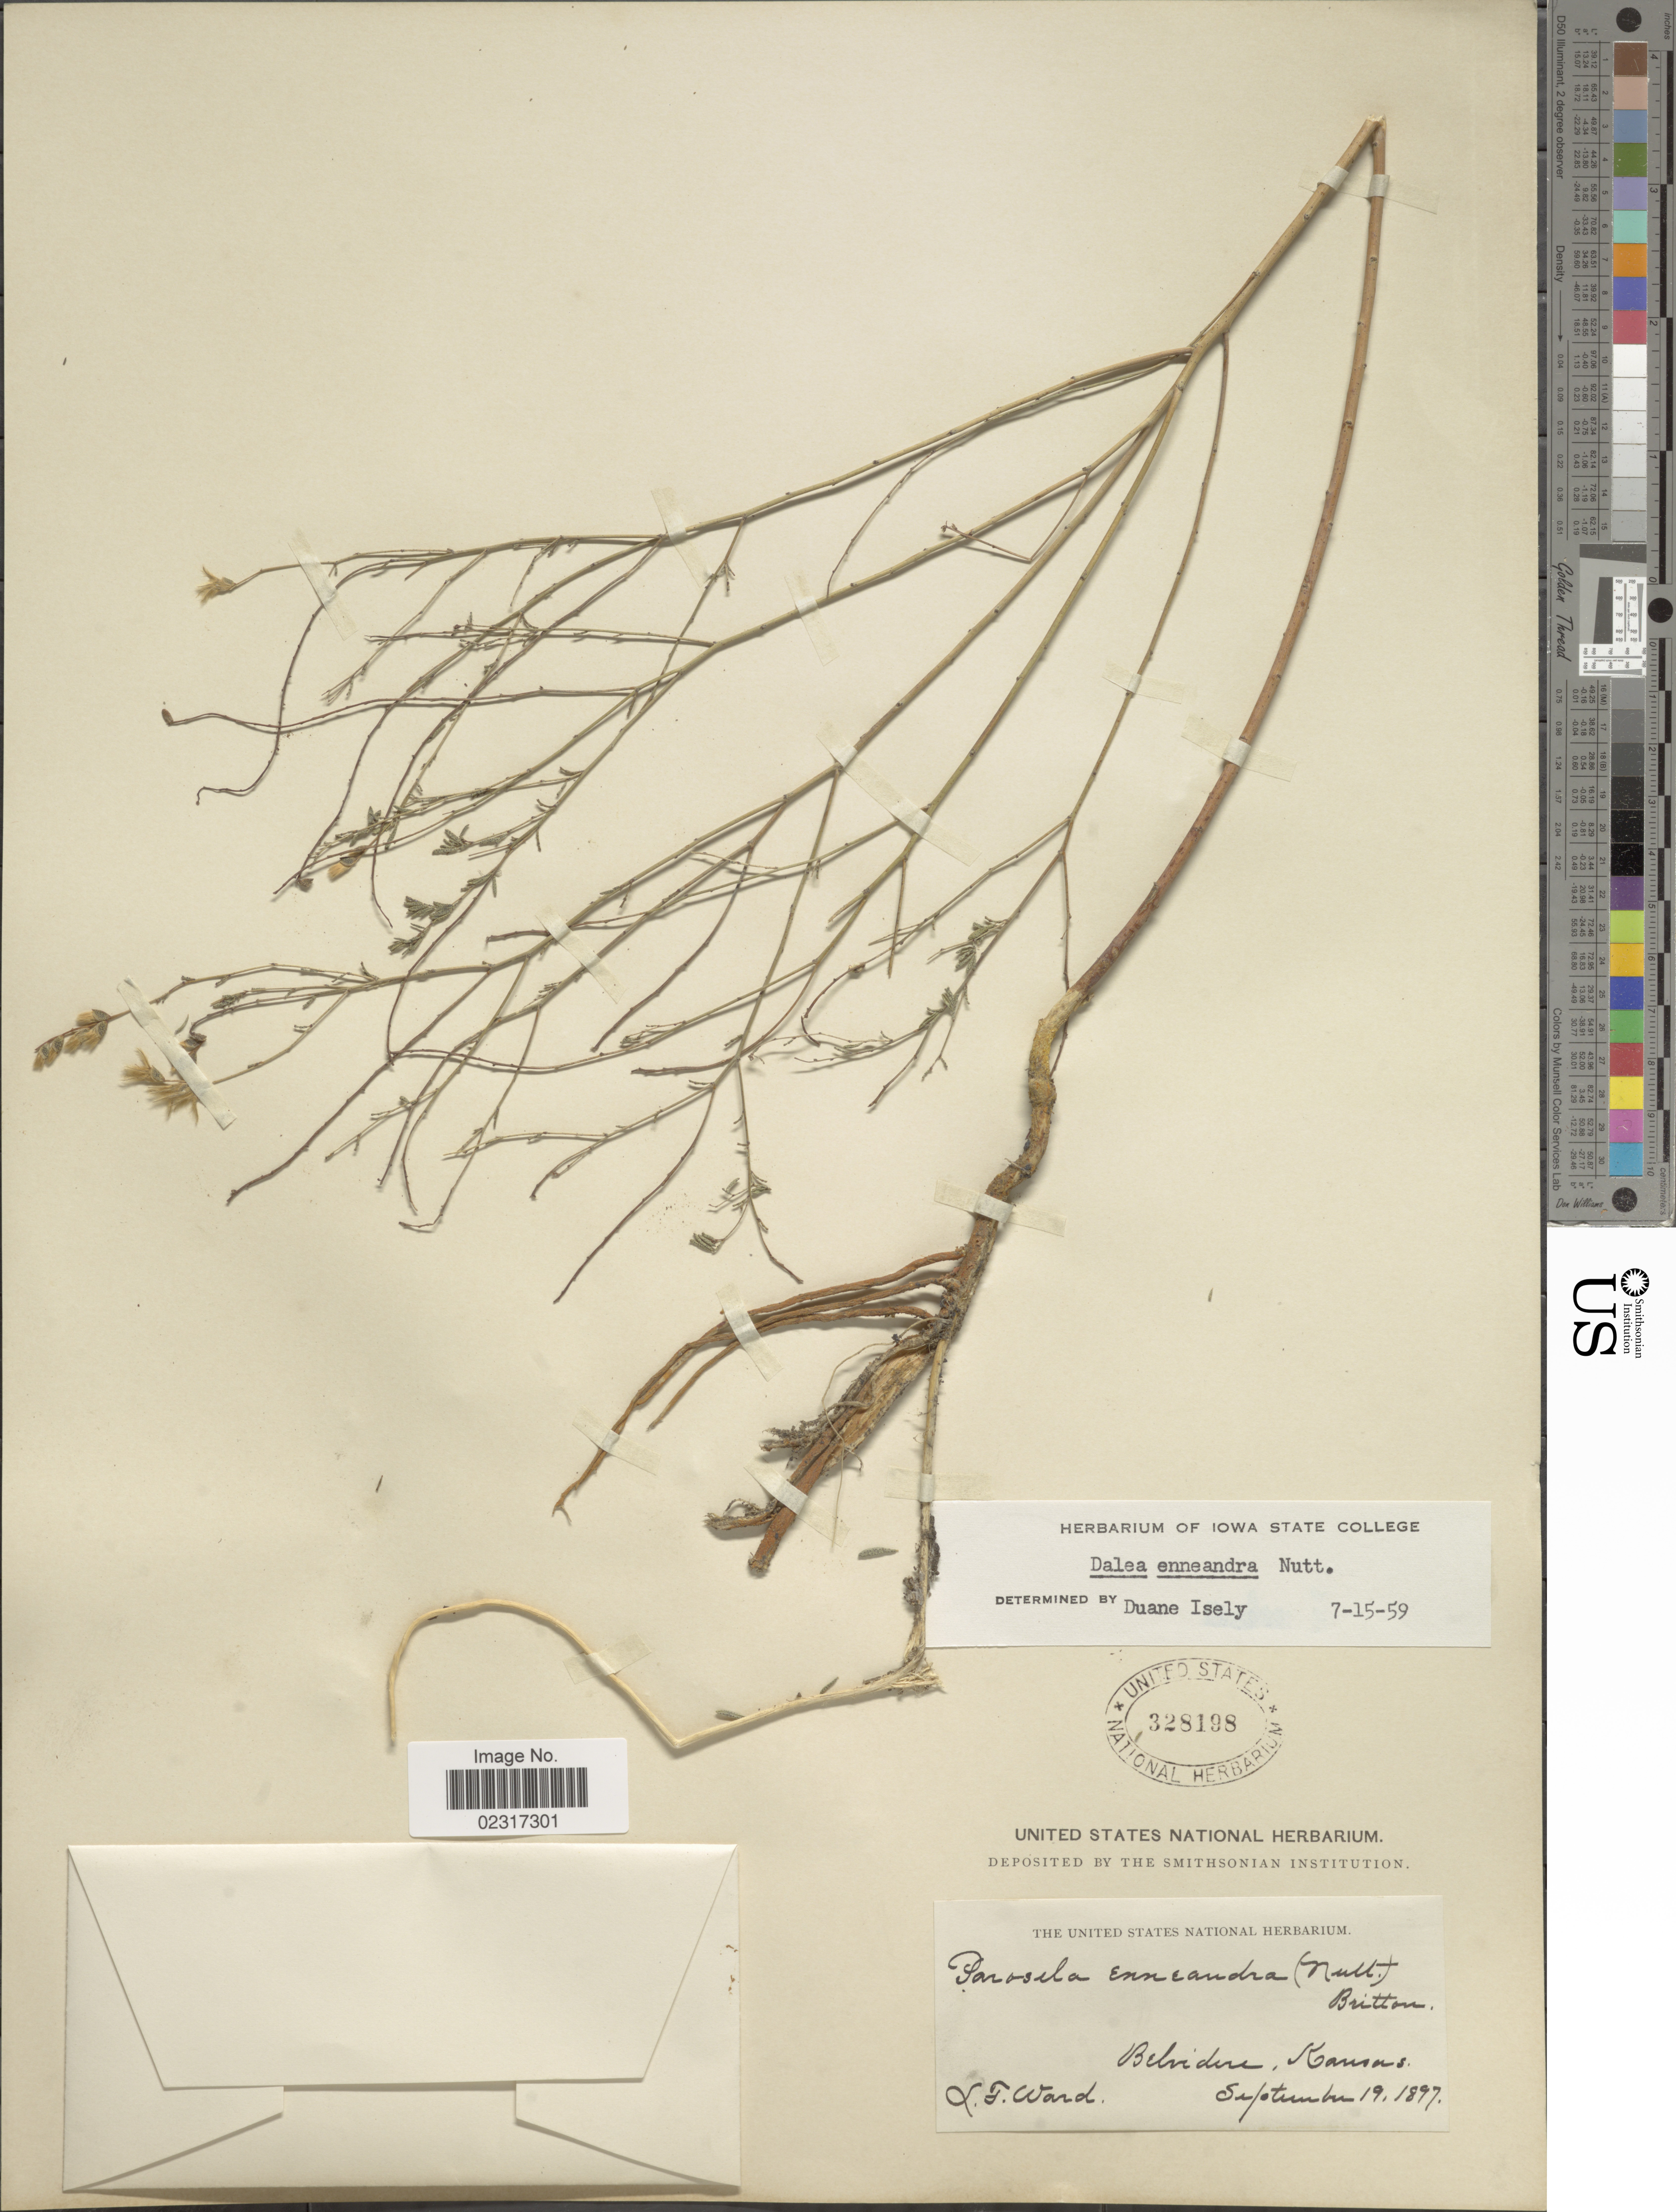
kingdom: Plantae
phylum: Tracheophyta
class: Magnoliopsida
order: Fabales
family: Fabaceae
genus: Dalea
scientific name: Dalea enneandra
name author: Nutt.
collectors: L. Ward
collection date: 1897-09-19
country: United States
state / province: Kansas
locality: Belvidere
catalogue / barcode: US 328198